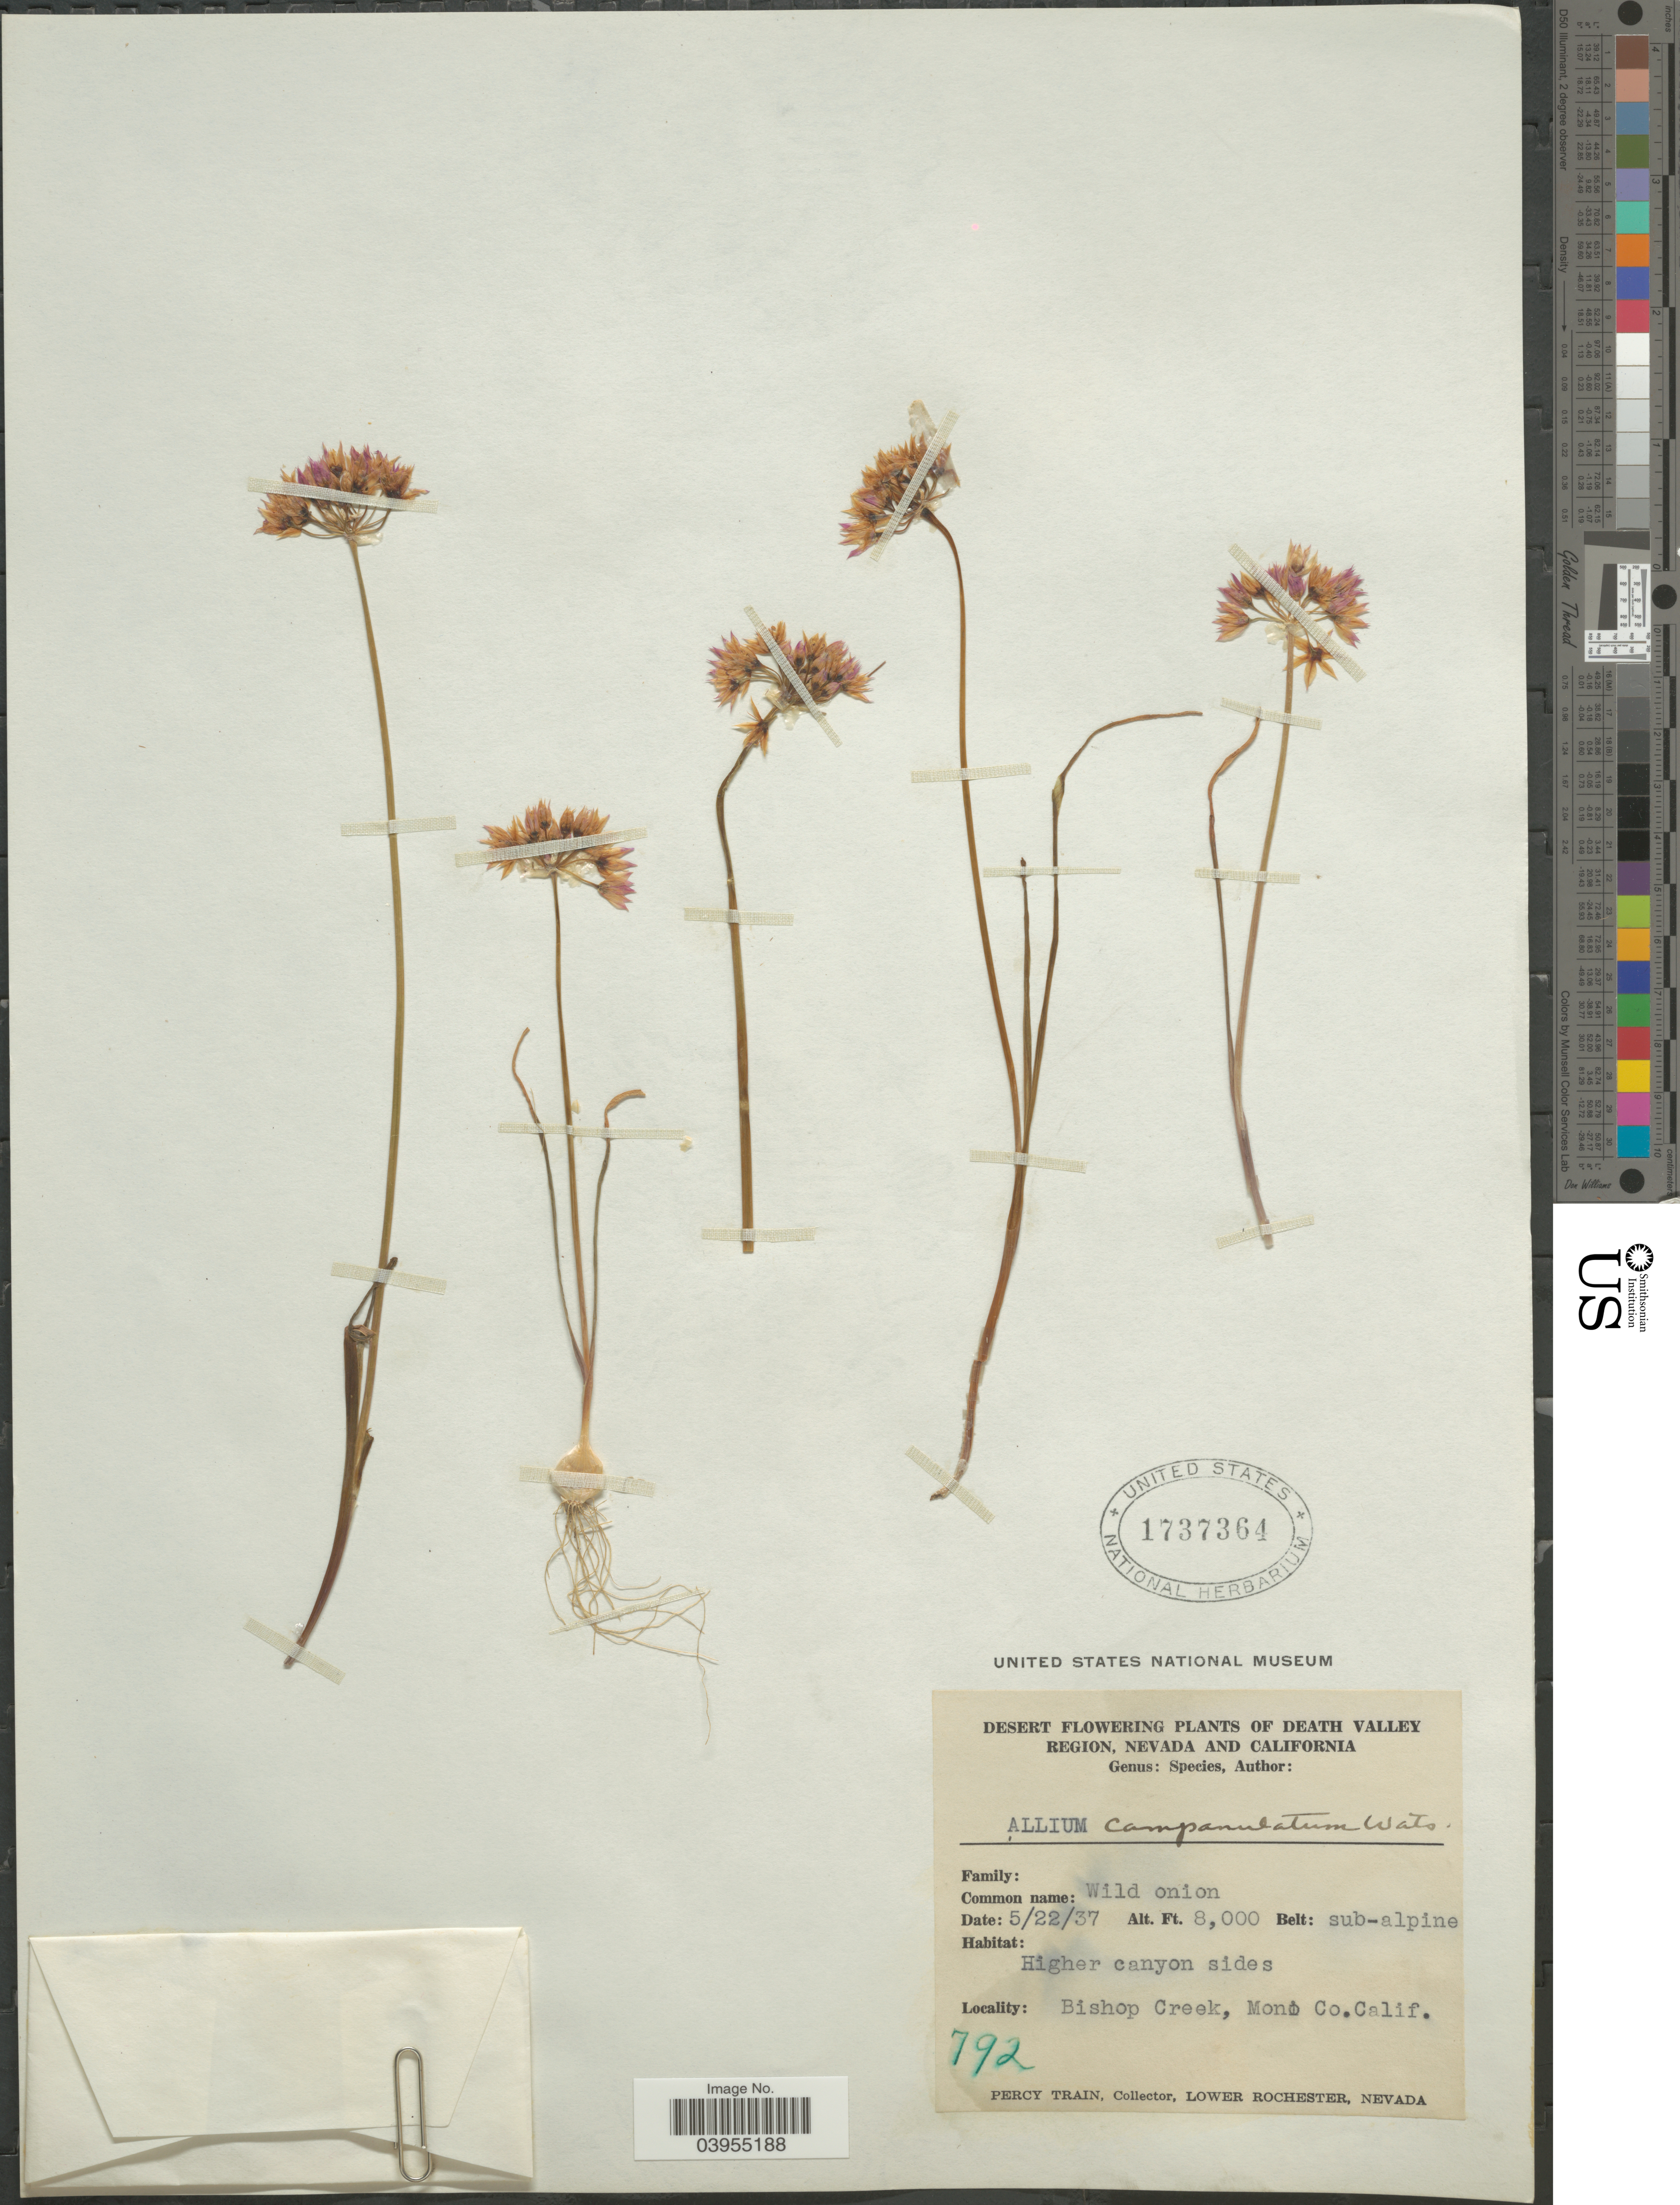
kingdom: Plantae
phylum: Tracheophyta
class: Liliopsida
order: Asparagales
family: Amaryllidaceae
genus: Allium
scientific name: Allium campanulatum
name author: S. Watson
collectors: P. Train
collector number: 792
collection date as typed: Transcribed d/m/y: 22/5/37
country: United States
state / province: California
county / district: Mono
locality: Death Valley Region. Belt: sub-alpine. Higher canyon sides. Bishop Creek, Mono Co.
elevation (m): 2438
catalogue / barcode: US 1737364